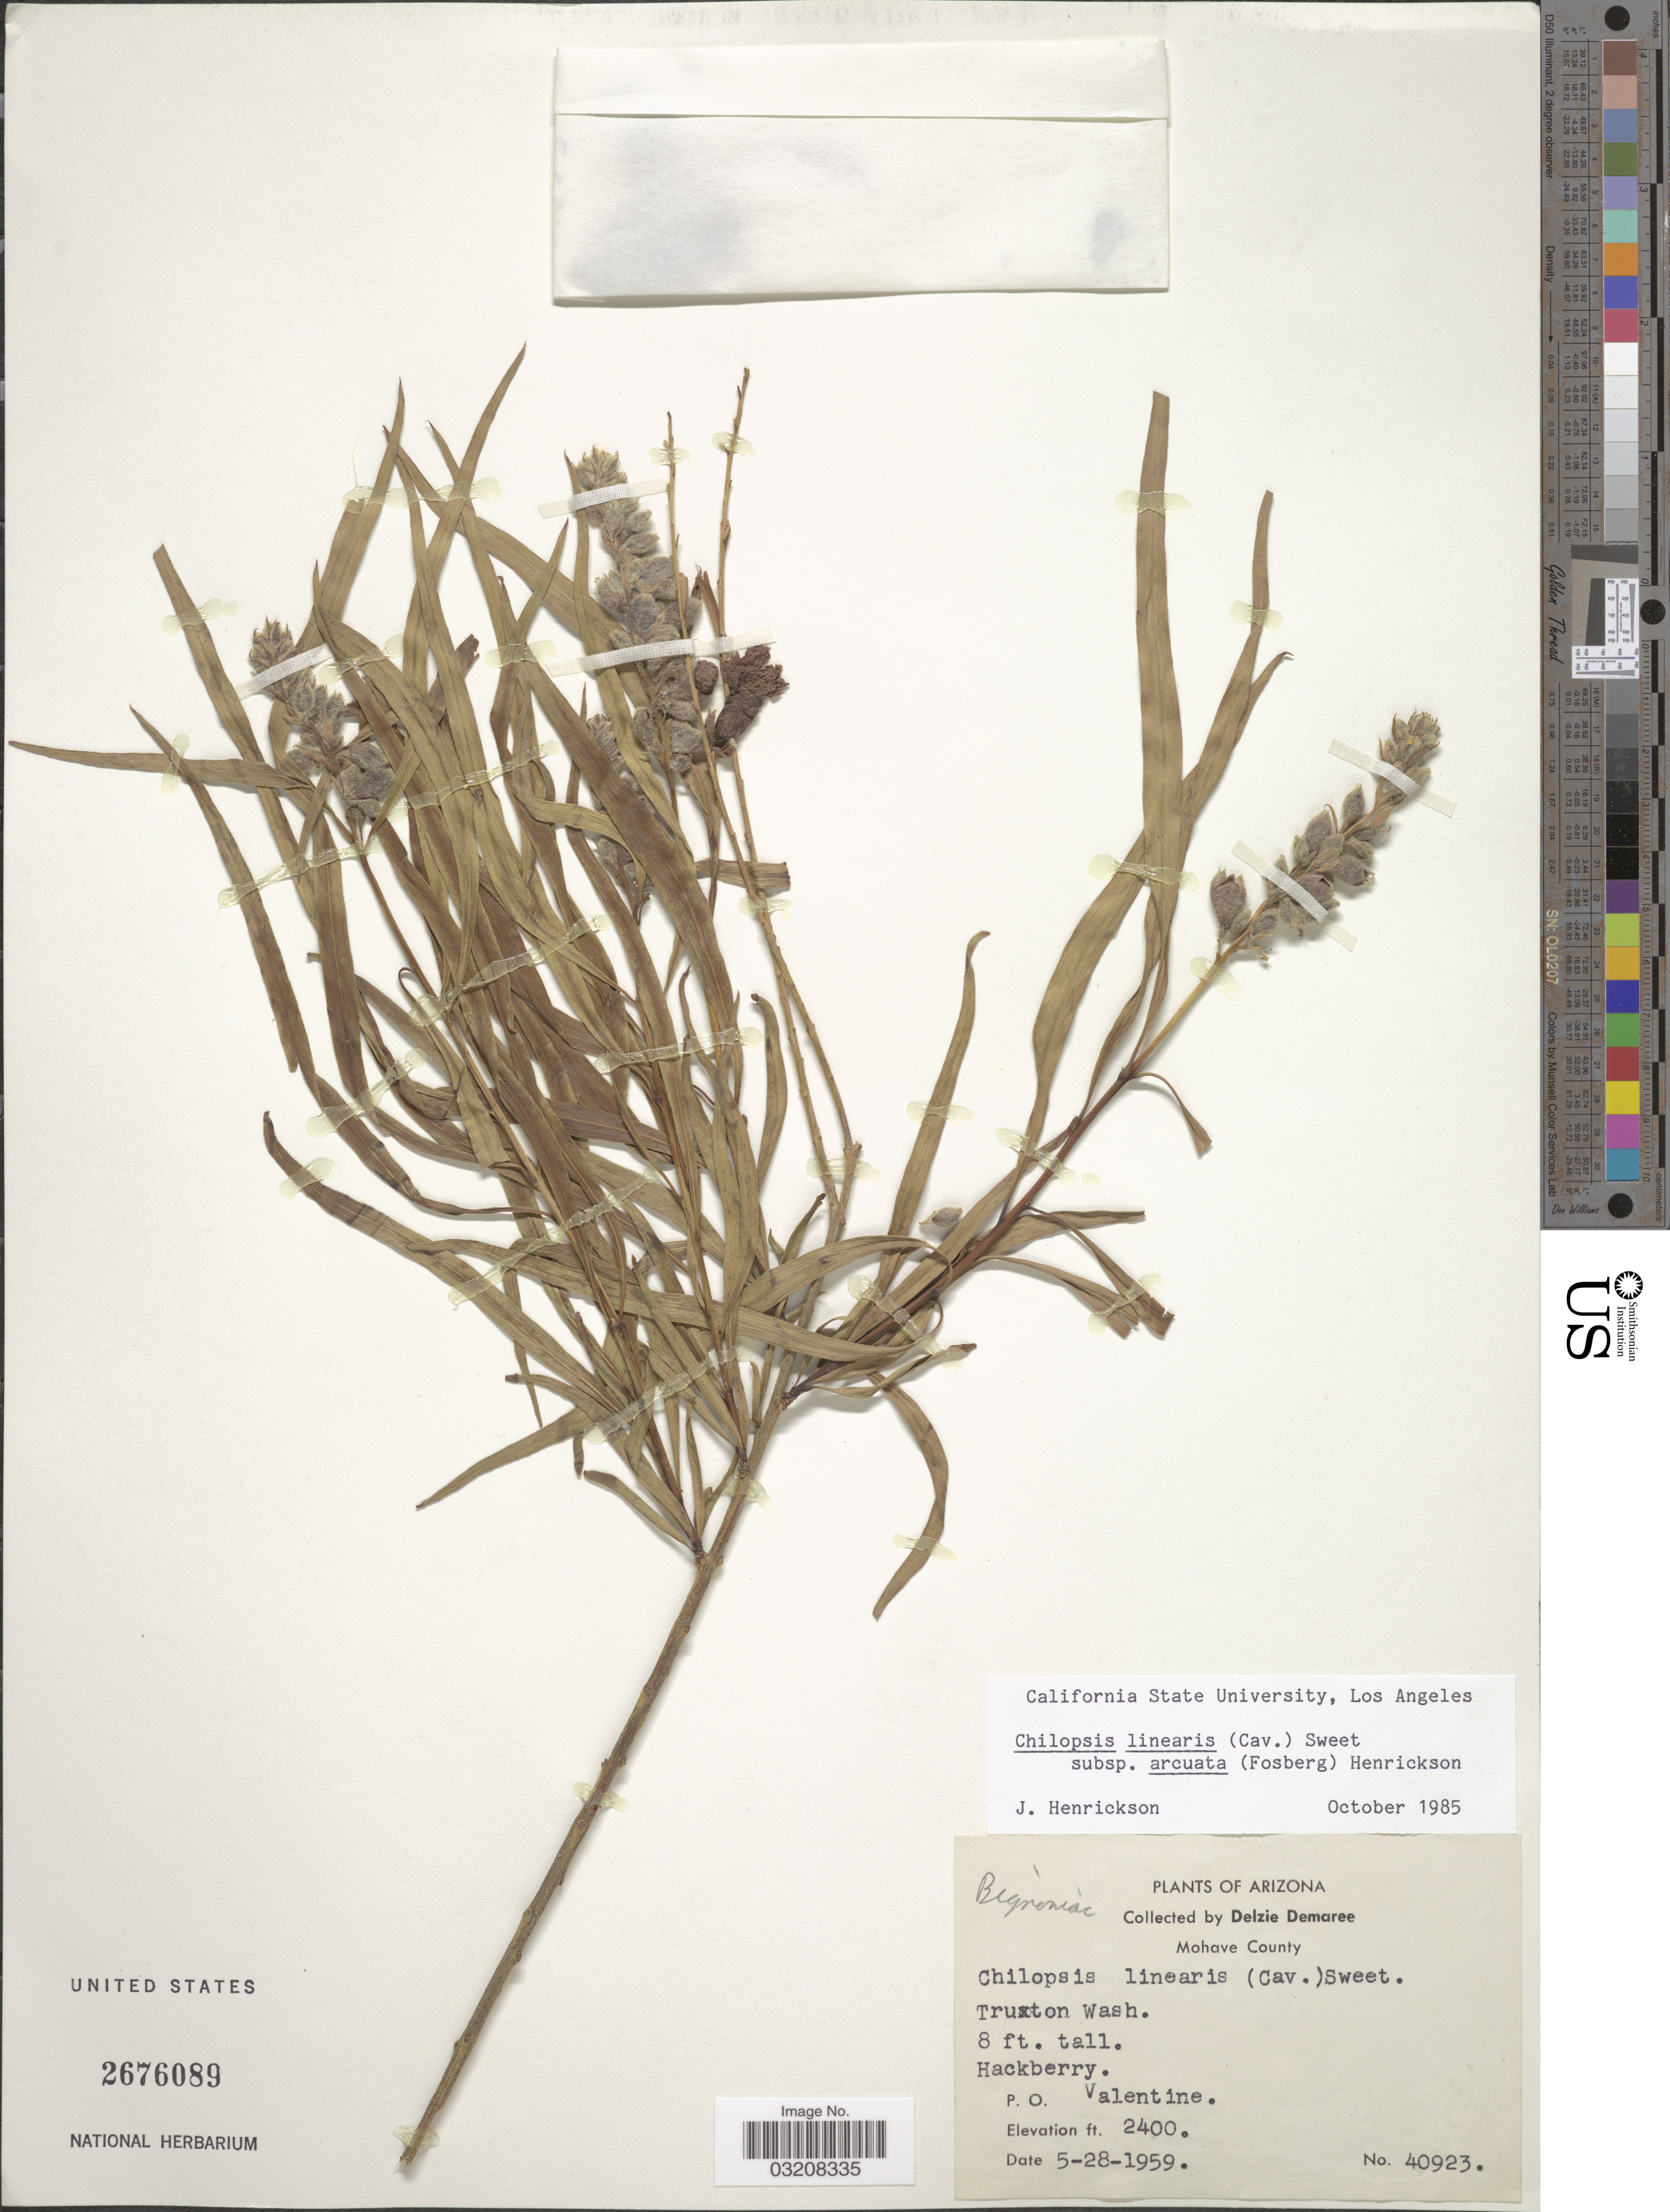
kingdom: Plantae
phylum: Tracheophyta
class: Magnoliopsida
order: Lamiales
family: Bignoniaceae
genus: Chilopsis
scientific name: Chilopsis linearis subsp. arcuata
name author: (Fosberg) Henrickson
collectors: D. Demaree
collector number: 40923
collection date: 1959-05-28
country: United States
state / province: Arizona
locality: Mohave County. Truxton Wash. [unsure placement] Hackberry. P.O. Valentine.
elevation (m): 732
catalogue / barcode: US 2676089